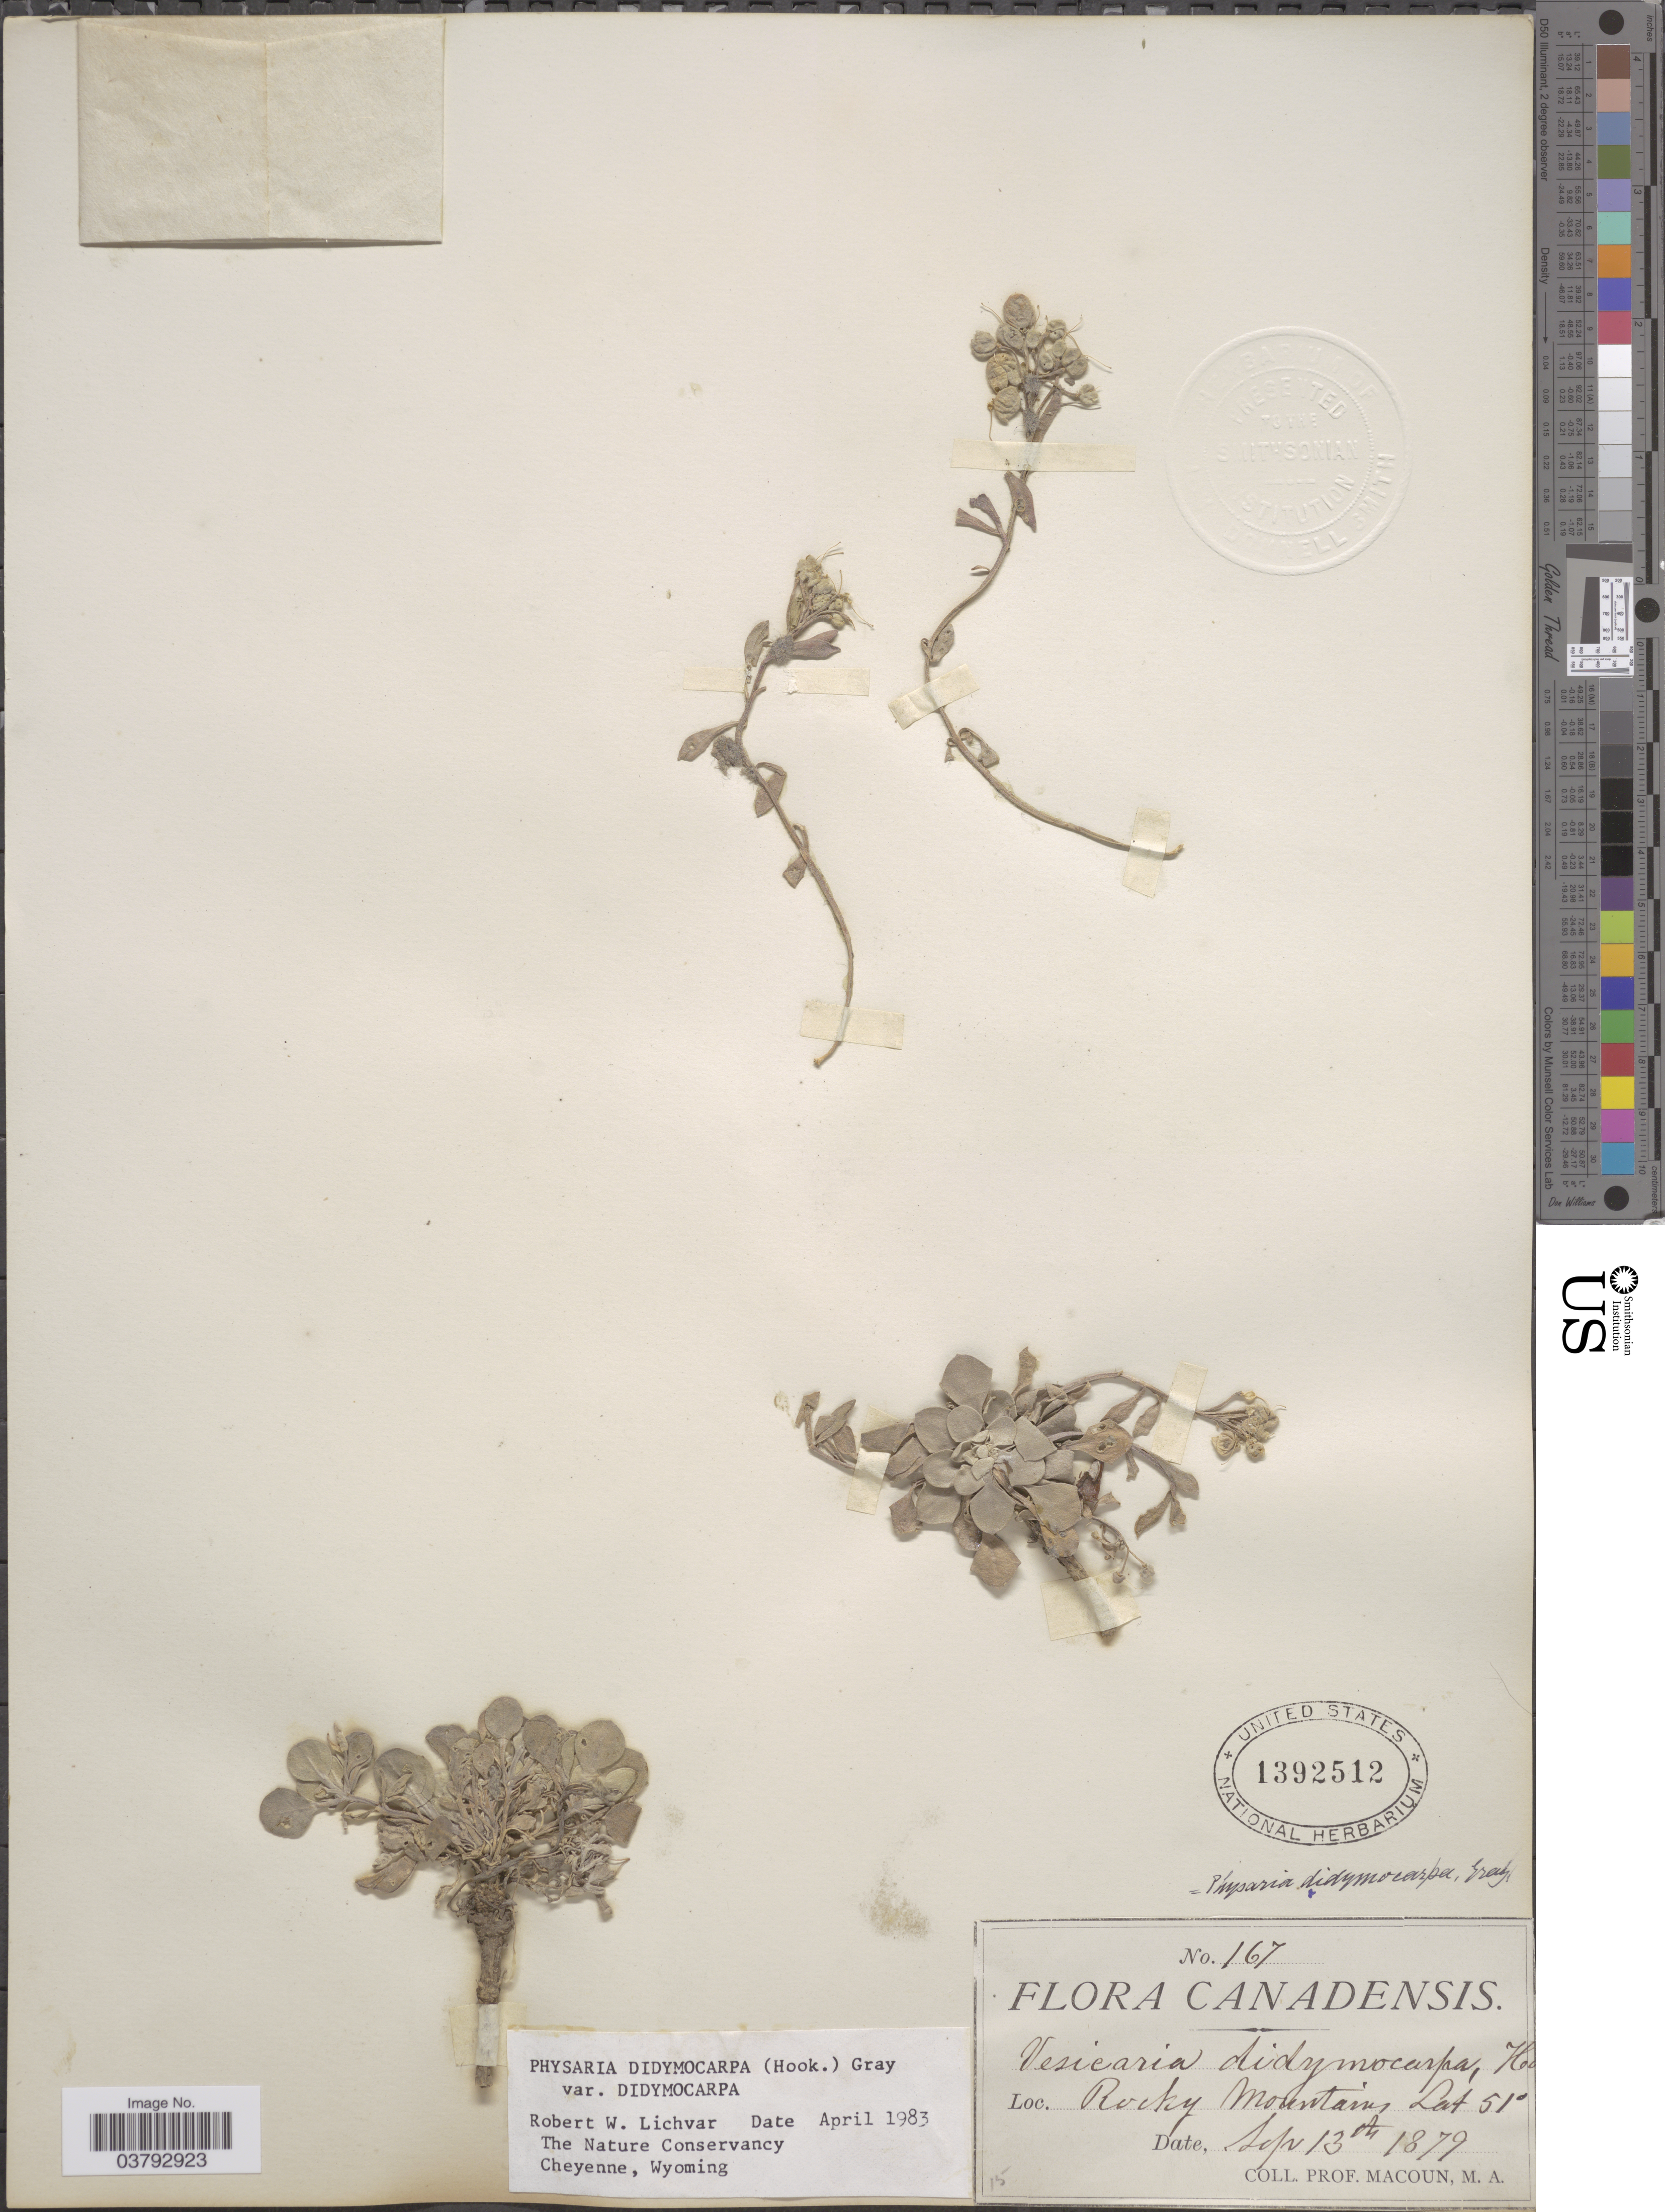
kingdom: Plantae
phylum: Tracheophyta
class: Magnoliopsida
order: Brassicales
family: Brassicaceae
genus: Physaria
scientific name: Physaria didymocarpa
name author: (Hook.) A. Gray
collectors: Prof. Macoun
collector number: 167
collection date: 1879-09-13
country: Canada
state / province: Alberta/ British Columbia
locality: Rocky Mountains.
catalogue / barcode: US 1392512